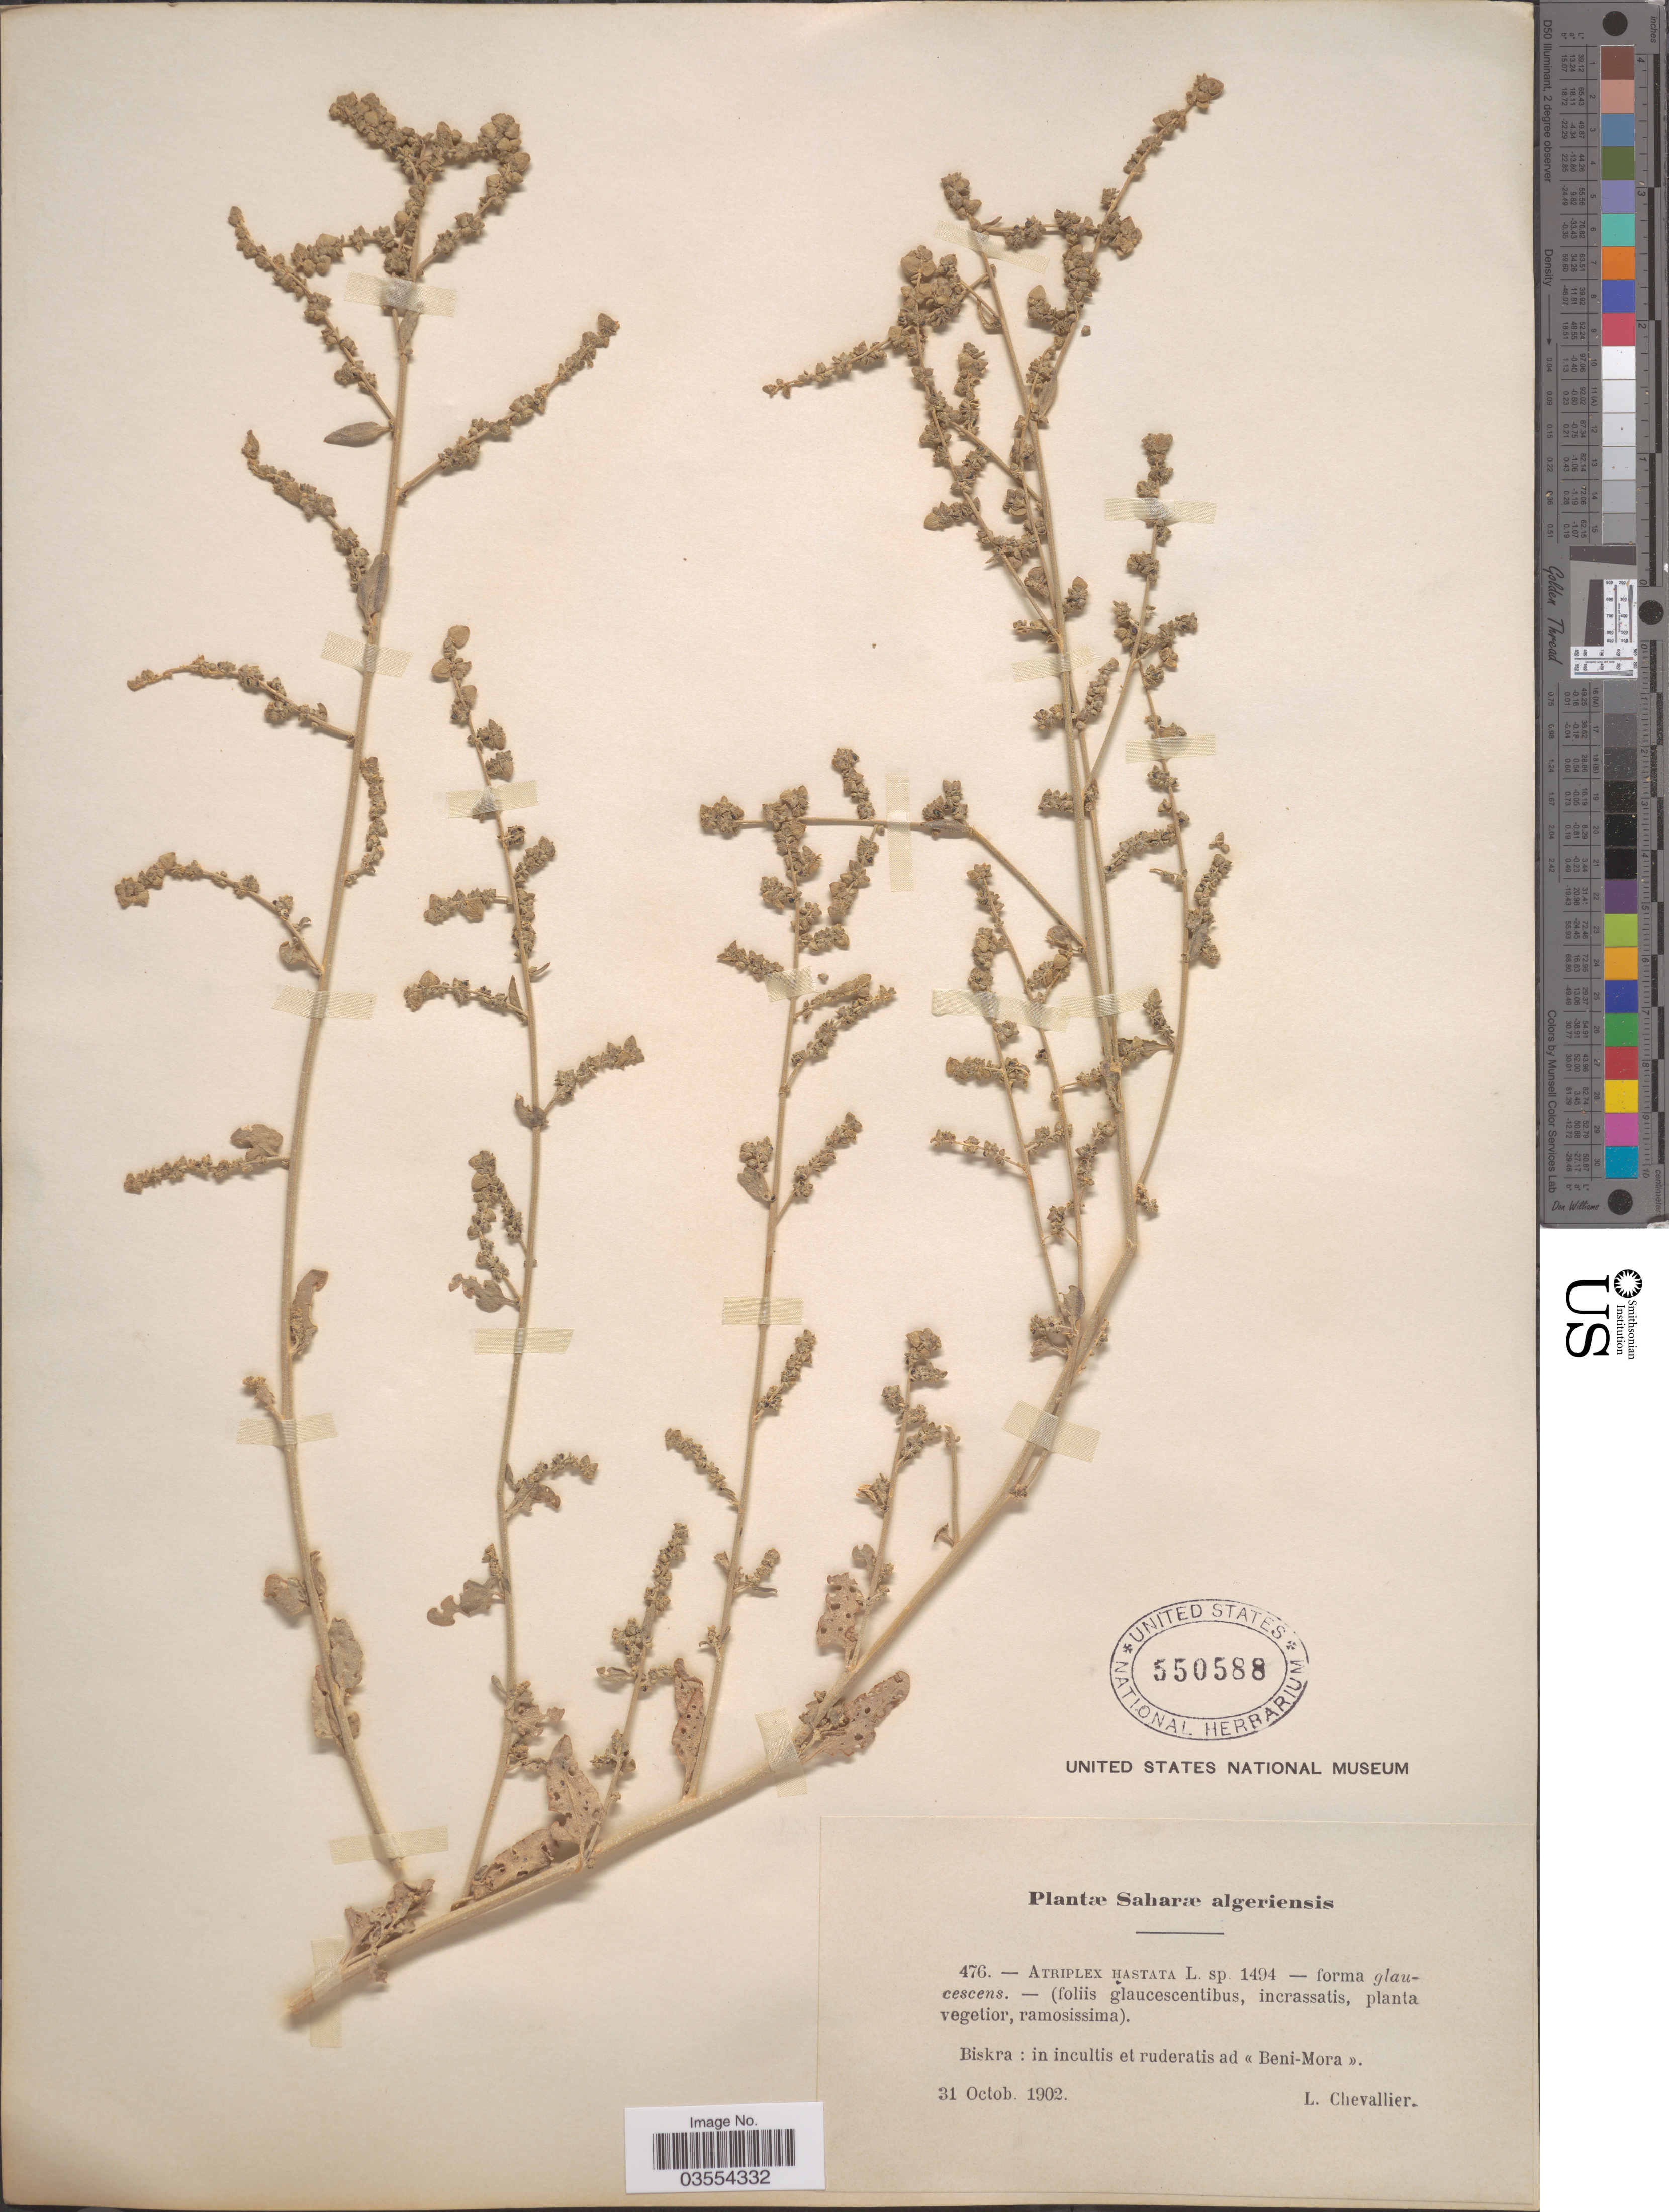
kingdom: Plantae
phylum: Tracheophyta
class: Magnoliopsida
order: Caryophyllales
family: Amaranthaceae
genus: Atriplex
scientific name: Atriplex hastata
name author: L.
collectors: L. Chevallier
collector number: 476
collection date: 1902-10-31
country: Algeria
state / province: Biskra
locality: Saharæ algeriensis. In incultis et ruderatis ad Beni-Mora.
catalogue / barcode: US 550588